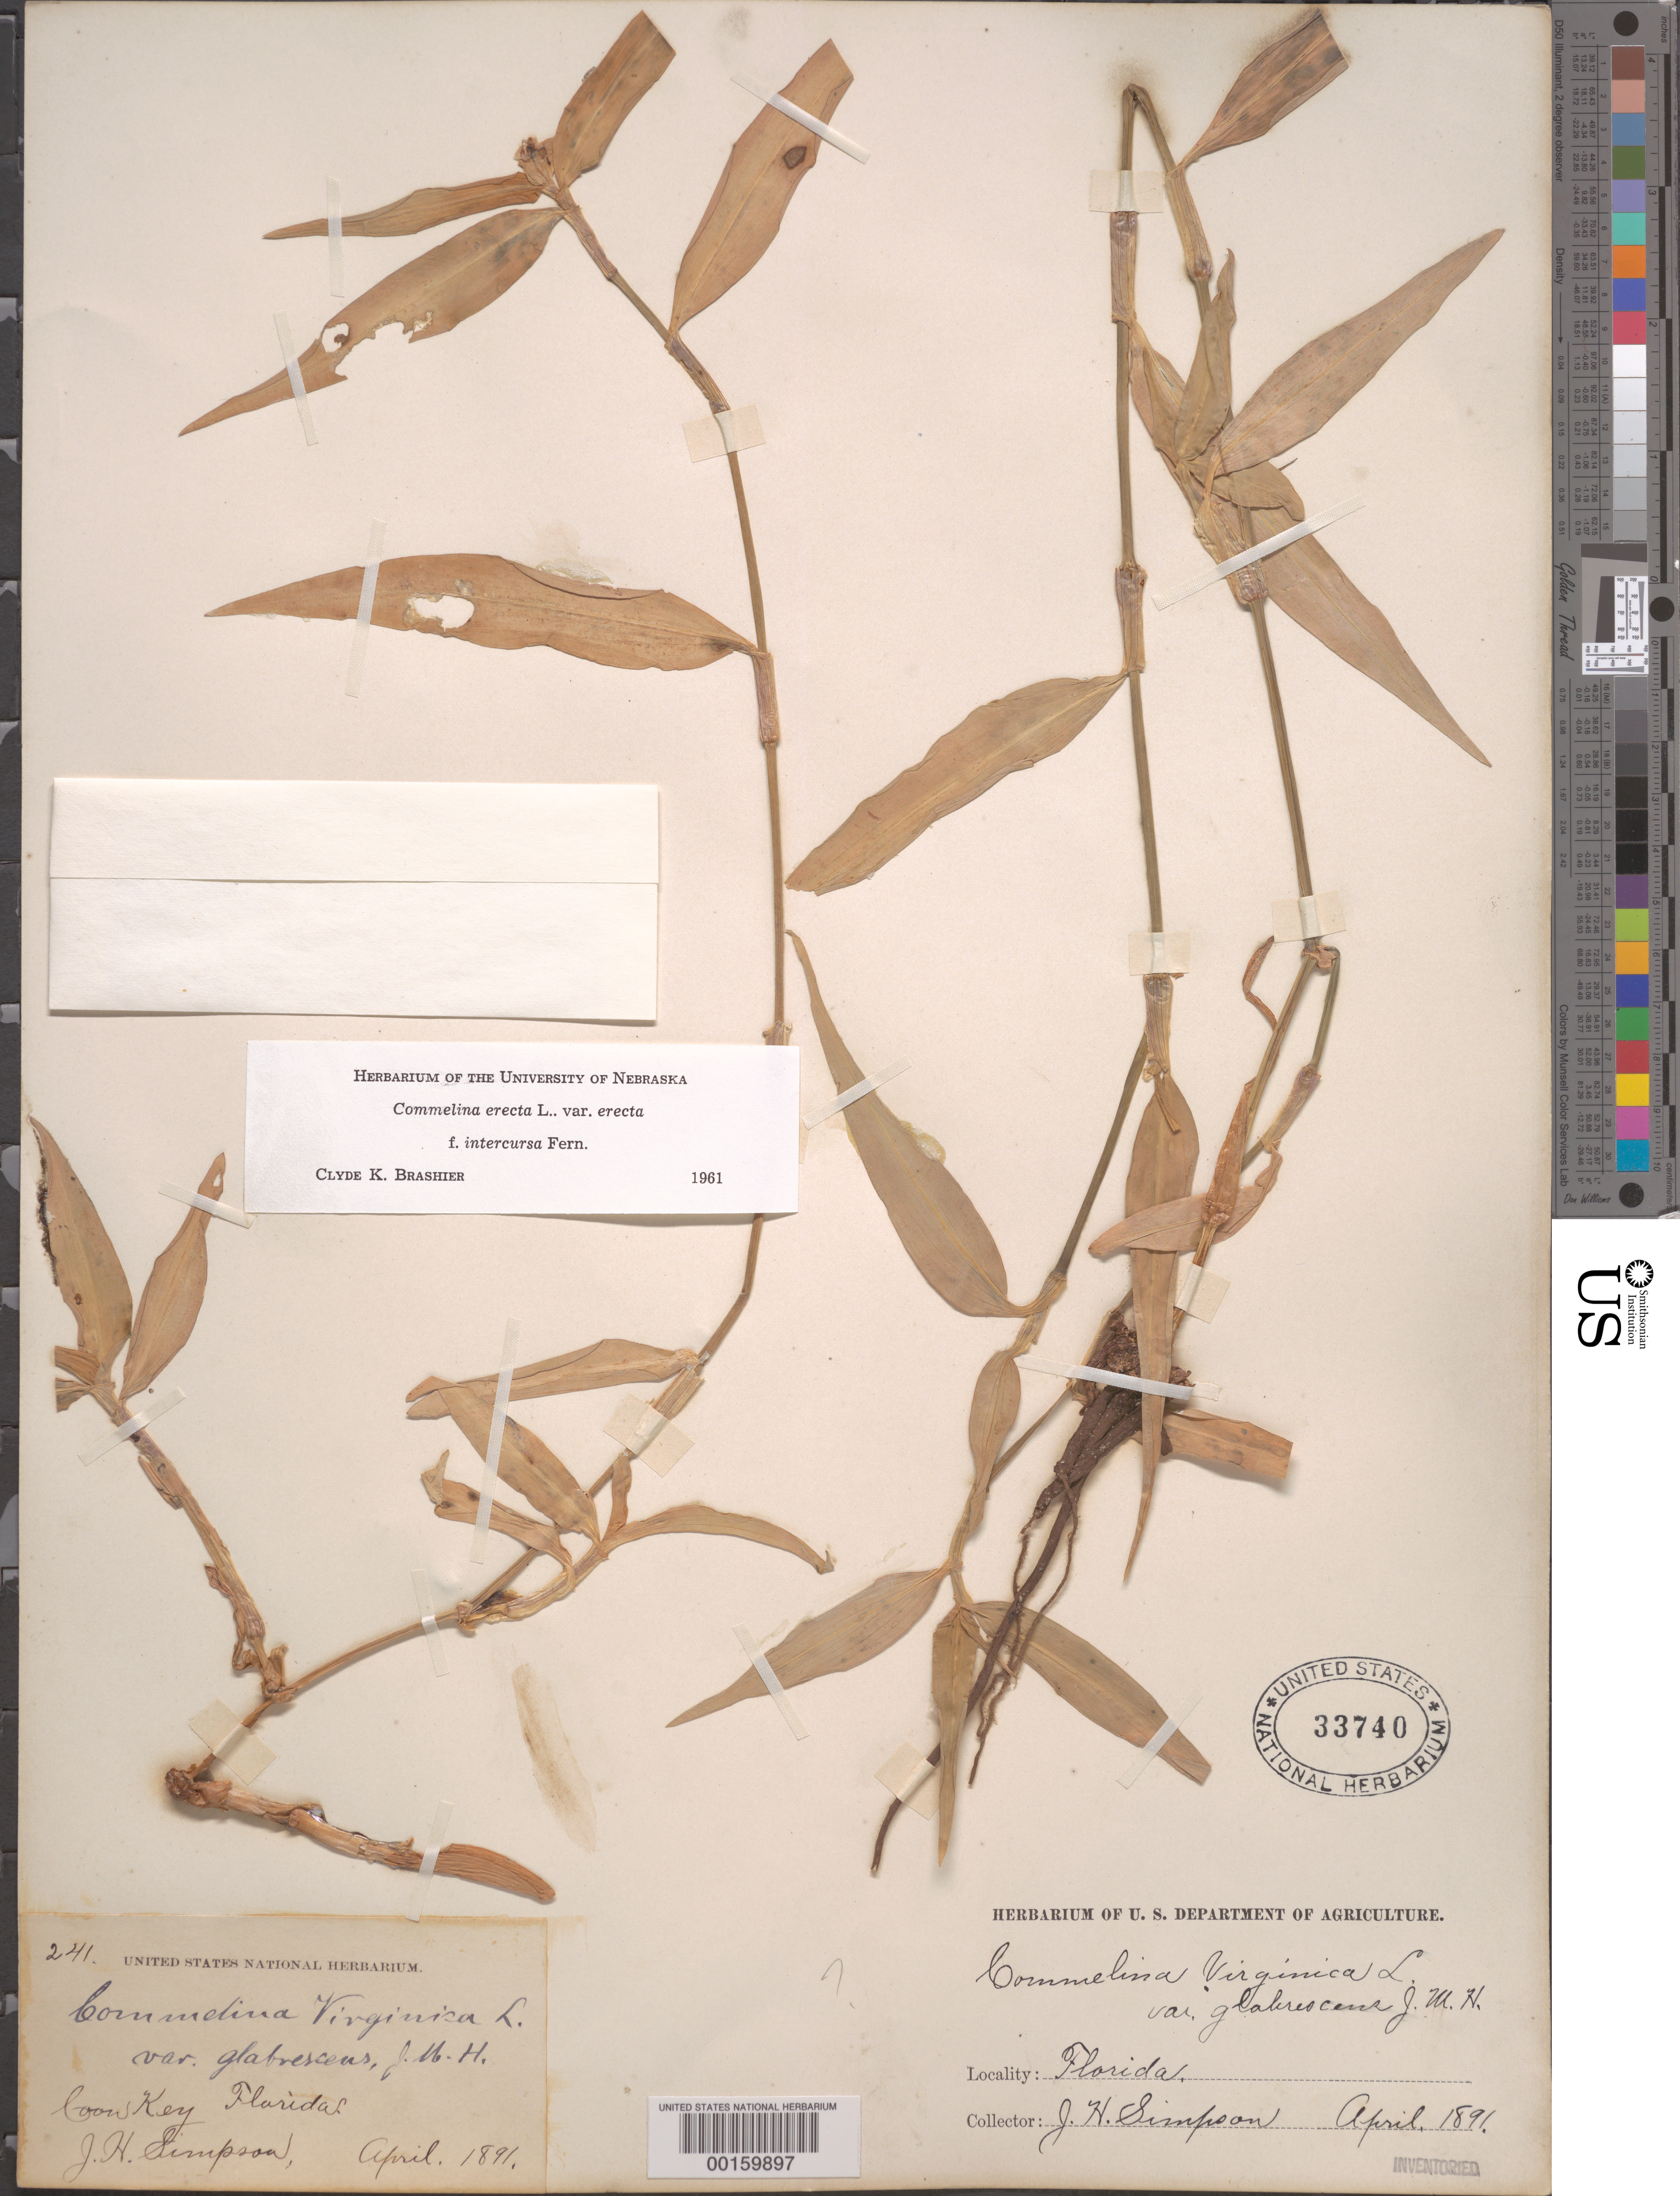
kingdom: Plantae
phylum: Tracheophyta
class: Liliopsida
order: Commelinales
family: Commelinaceae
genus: Commelina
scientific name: Commelina erecta var. erecta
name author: L.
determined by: Brashier, C. K.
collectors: J. H. Simpson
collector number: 241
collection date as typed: Apr 1891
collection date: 1891-04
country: United States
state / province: Florida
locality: Coon key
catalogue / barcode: US 33740